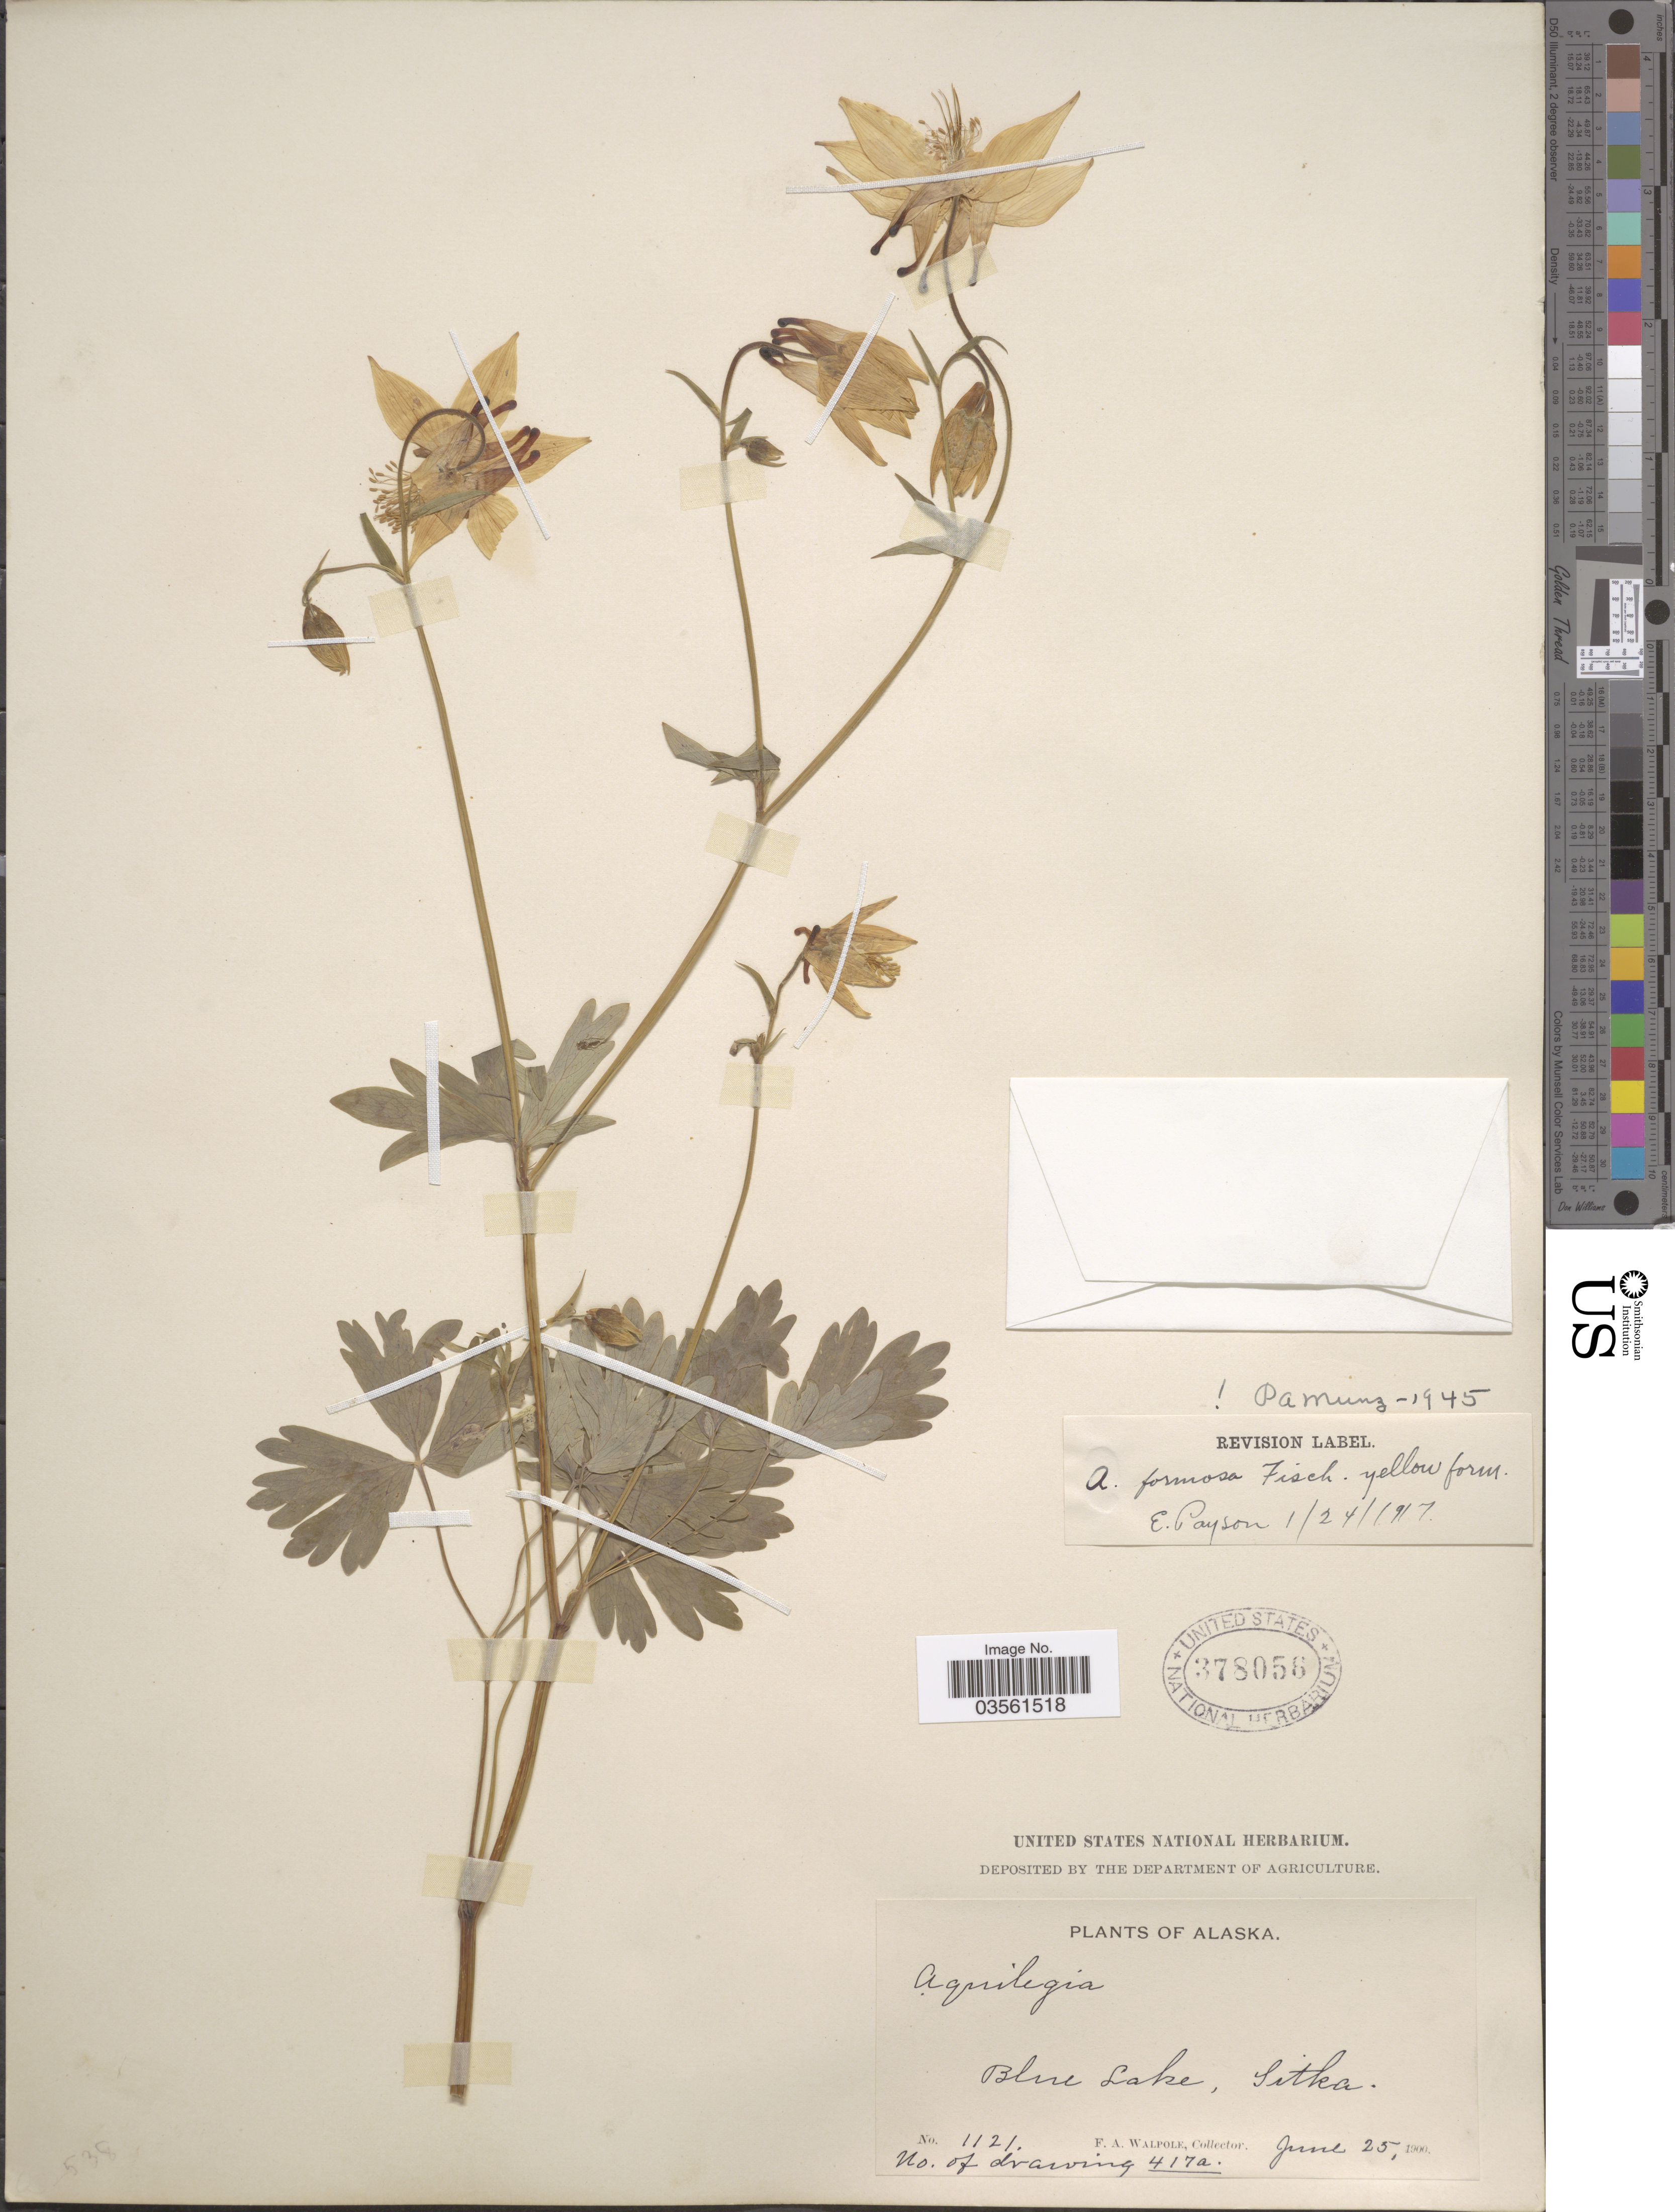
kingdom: Plantae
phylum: Tracheophyta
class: Magnoliopsida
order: Ranunculales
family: Ranunculaceae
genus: Aquilegia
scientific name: Aquilegia formosa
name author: Fisch. ex DC.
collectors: F. Walpole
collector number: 1121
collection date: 1900-06-25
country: United States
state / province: Alaska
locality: Blue Lake, Sitka.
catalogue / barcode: US 378056